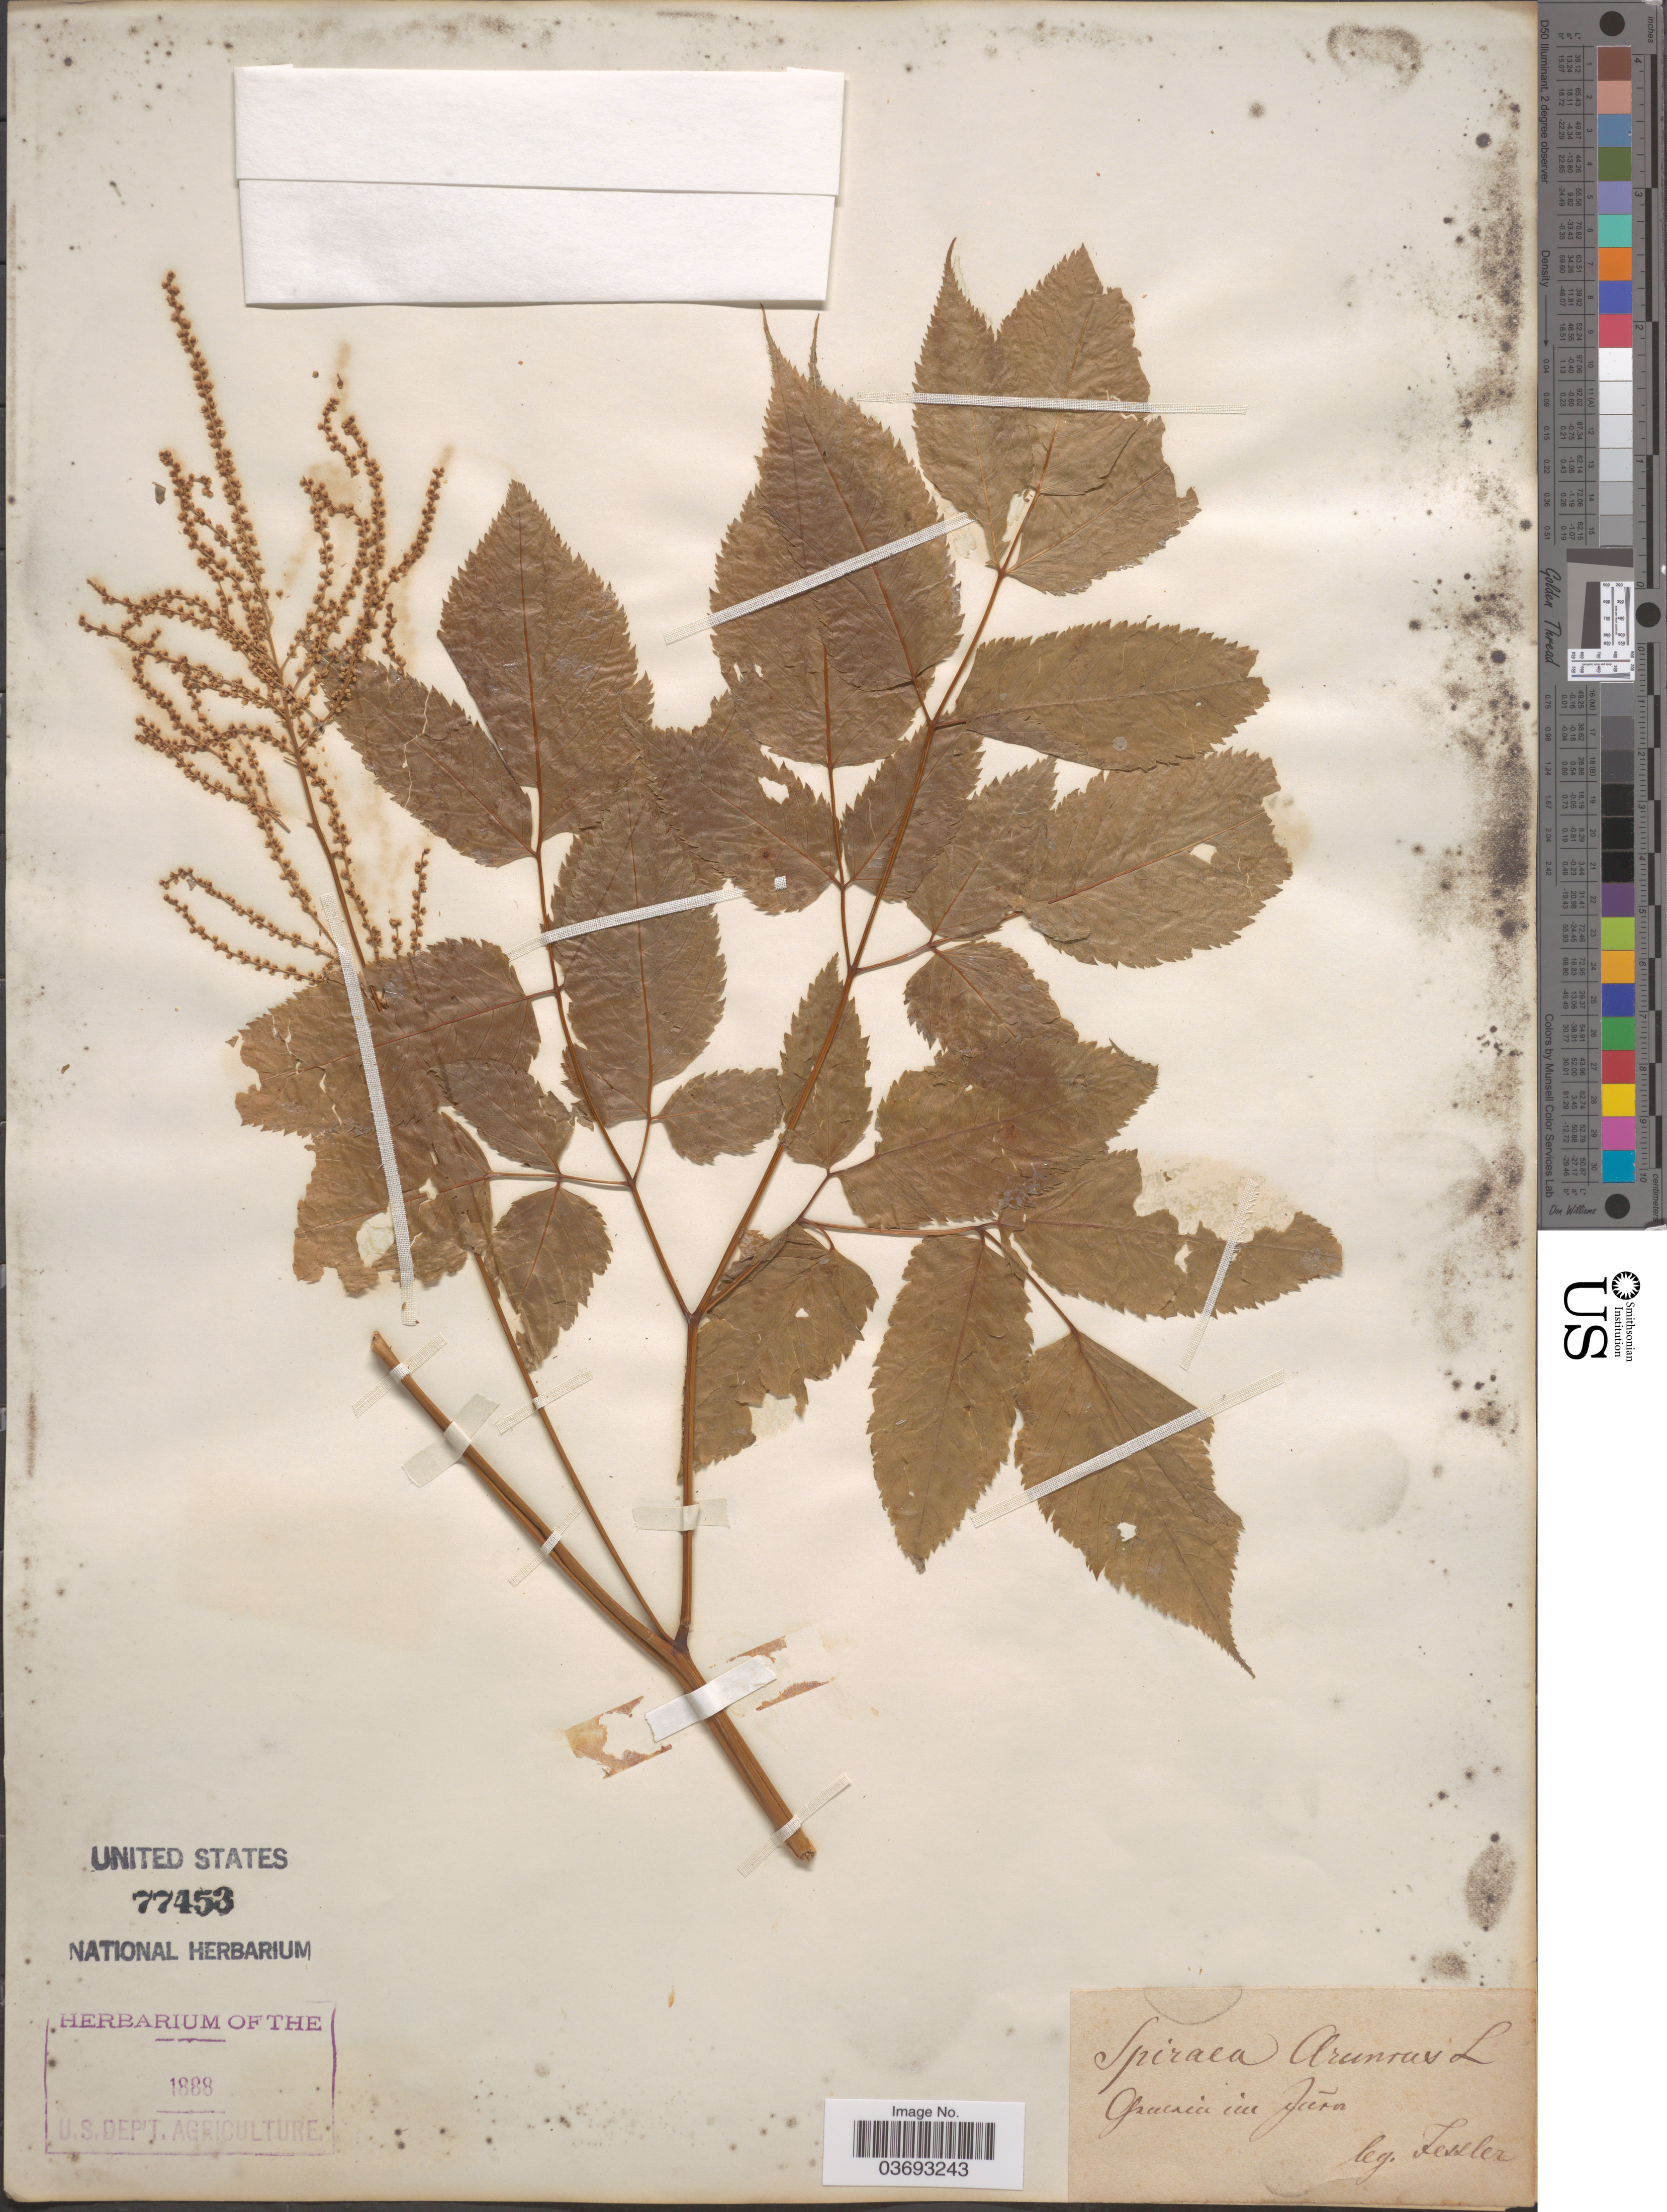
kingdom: Plantae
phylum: Tracheophyta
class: Magnoliopsida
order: Rosales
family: Rosaceae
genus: Spiraea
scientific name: Spiraea aruncus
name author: L.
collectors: Fessler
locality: Gracaia im Jura.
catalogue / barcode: US 77453